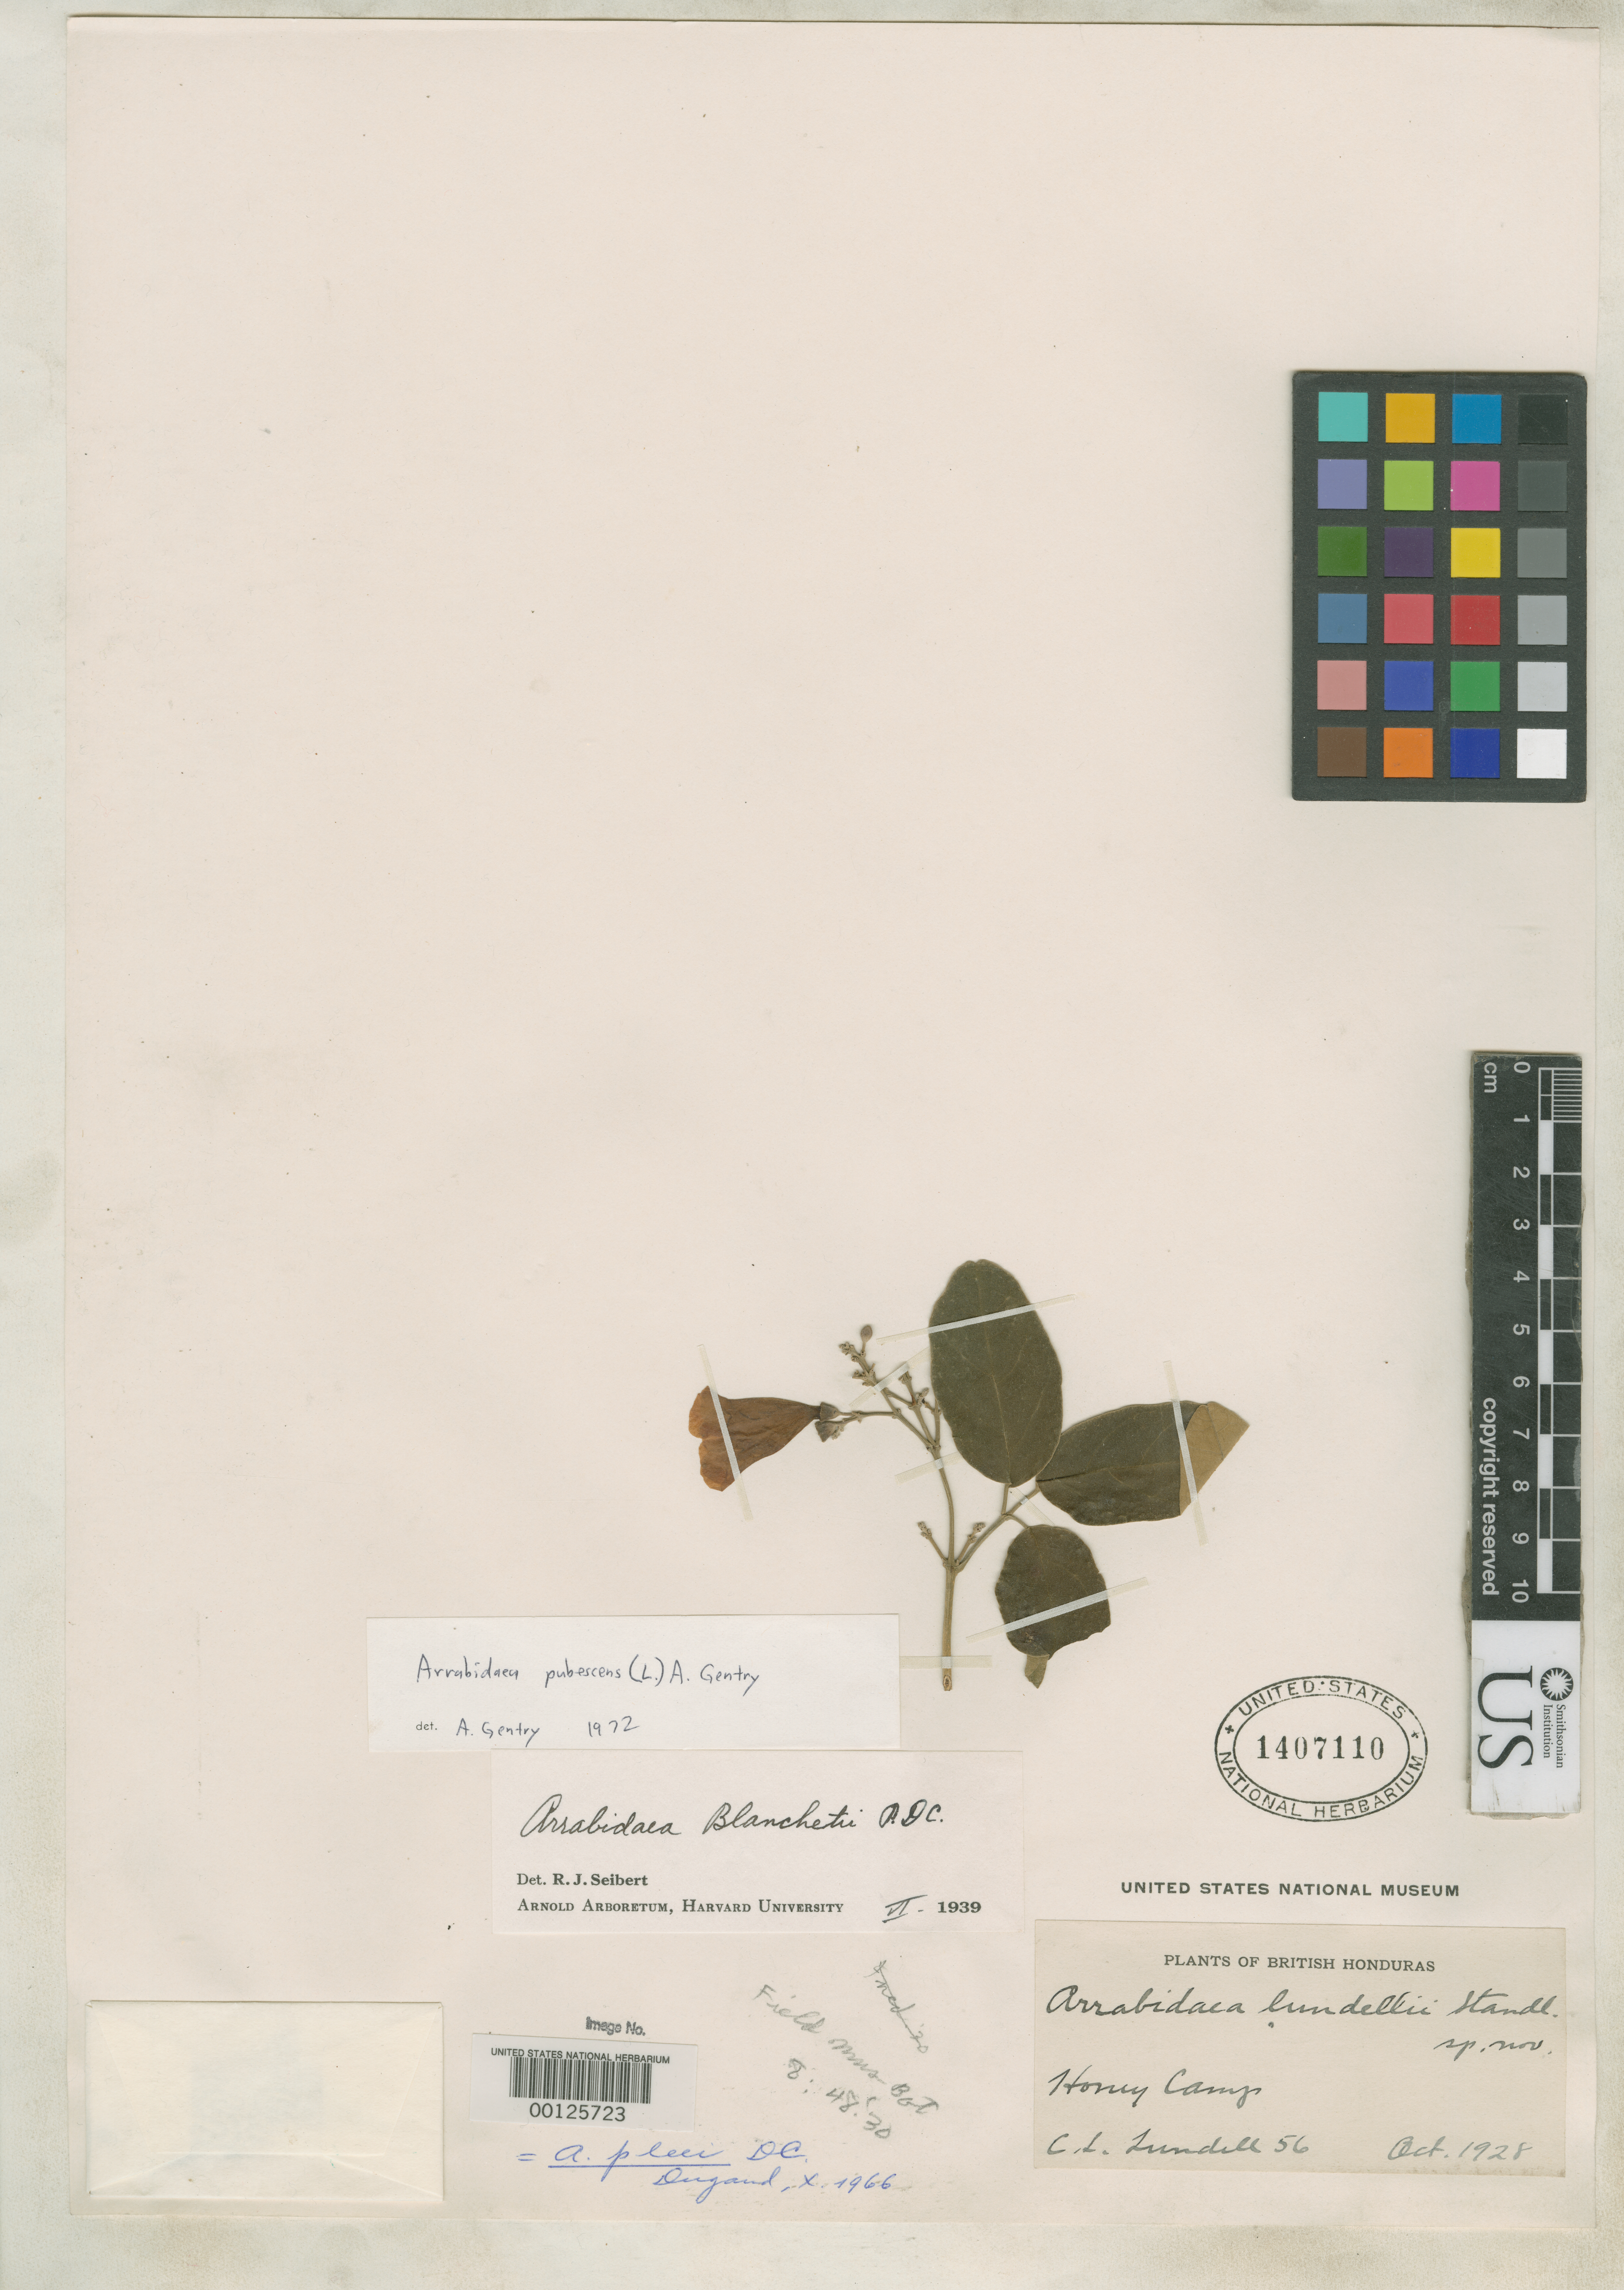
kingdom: Plantae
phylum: Tracheophyta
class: Magnoliopsida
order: Lamiales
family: Bignoniaceae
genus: Arrabidaea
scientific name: Arrabidaea lundellii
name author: Standl.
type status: Isotype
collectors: C. L. Lundell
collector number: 56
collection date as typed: Oct 1928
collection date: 1928-10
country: Belize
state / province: Orange Walk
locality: Honey Camp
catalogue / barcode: US 1407110